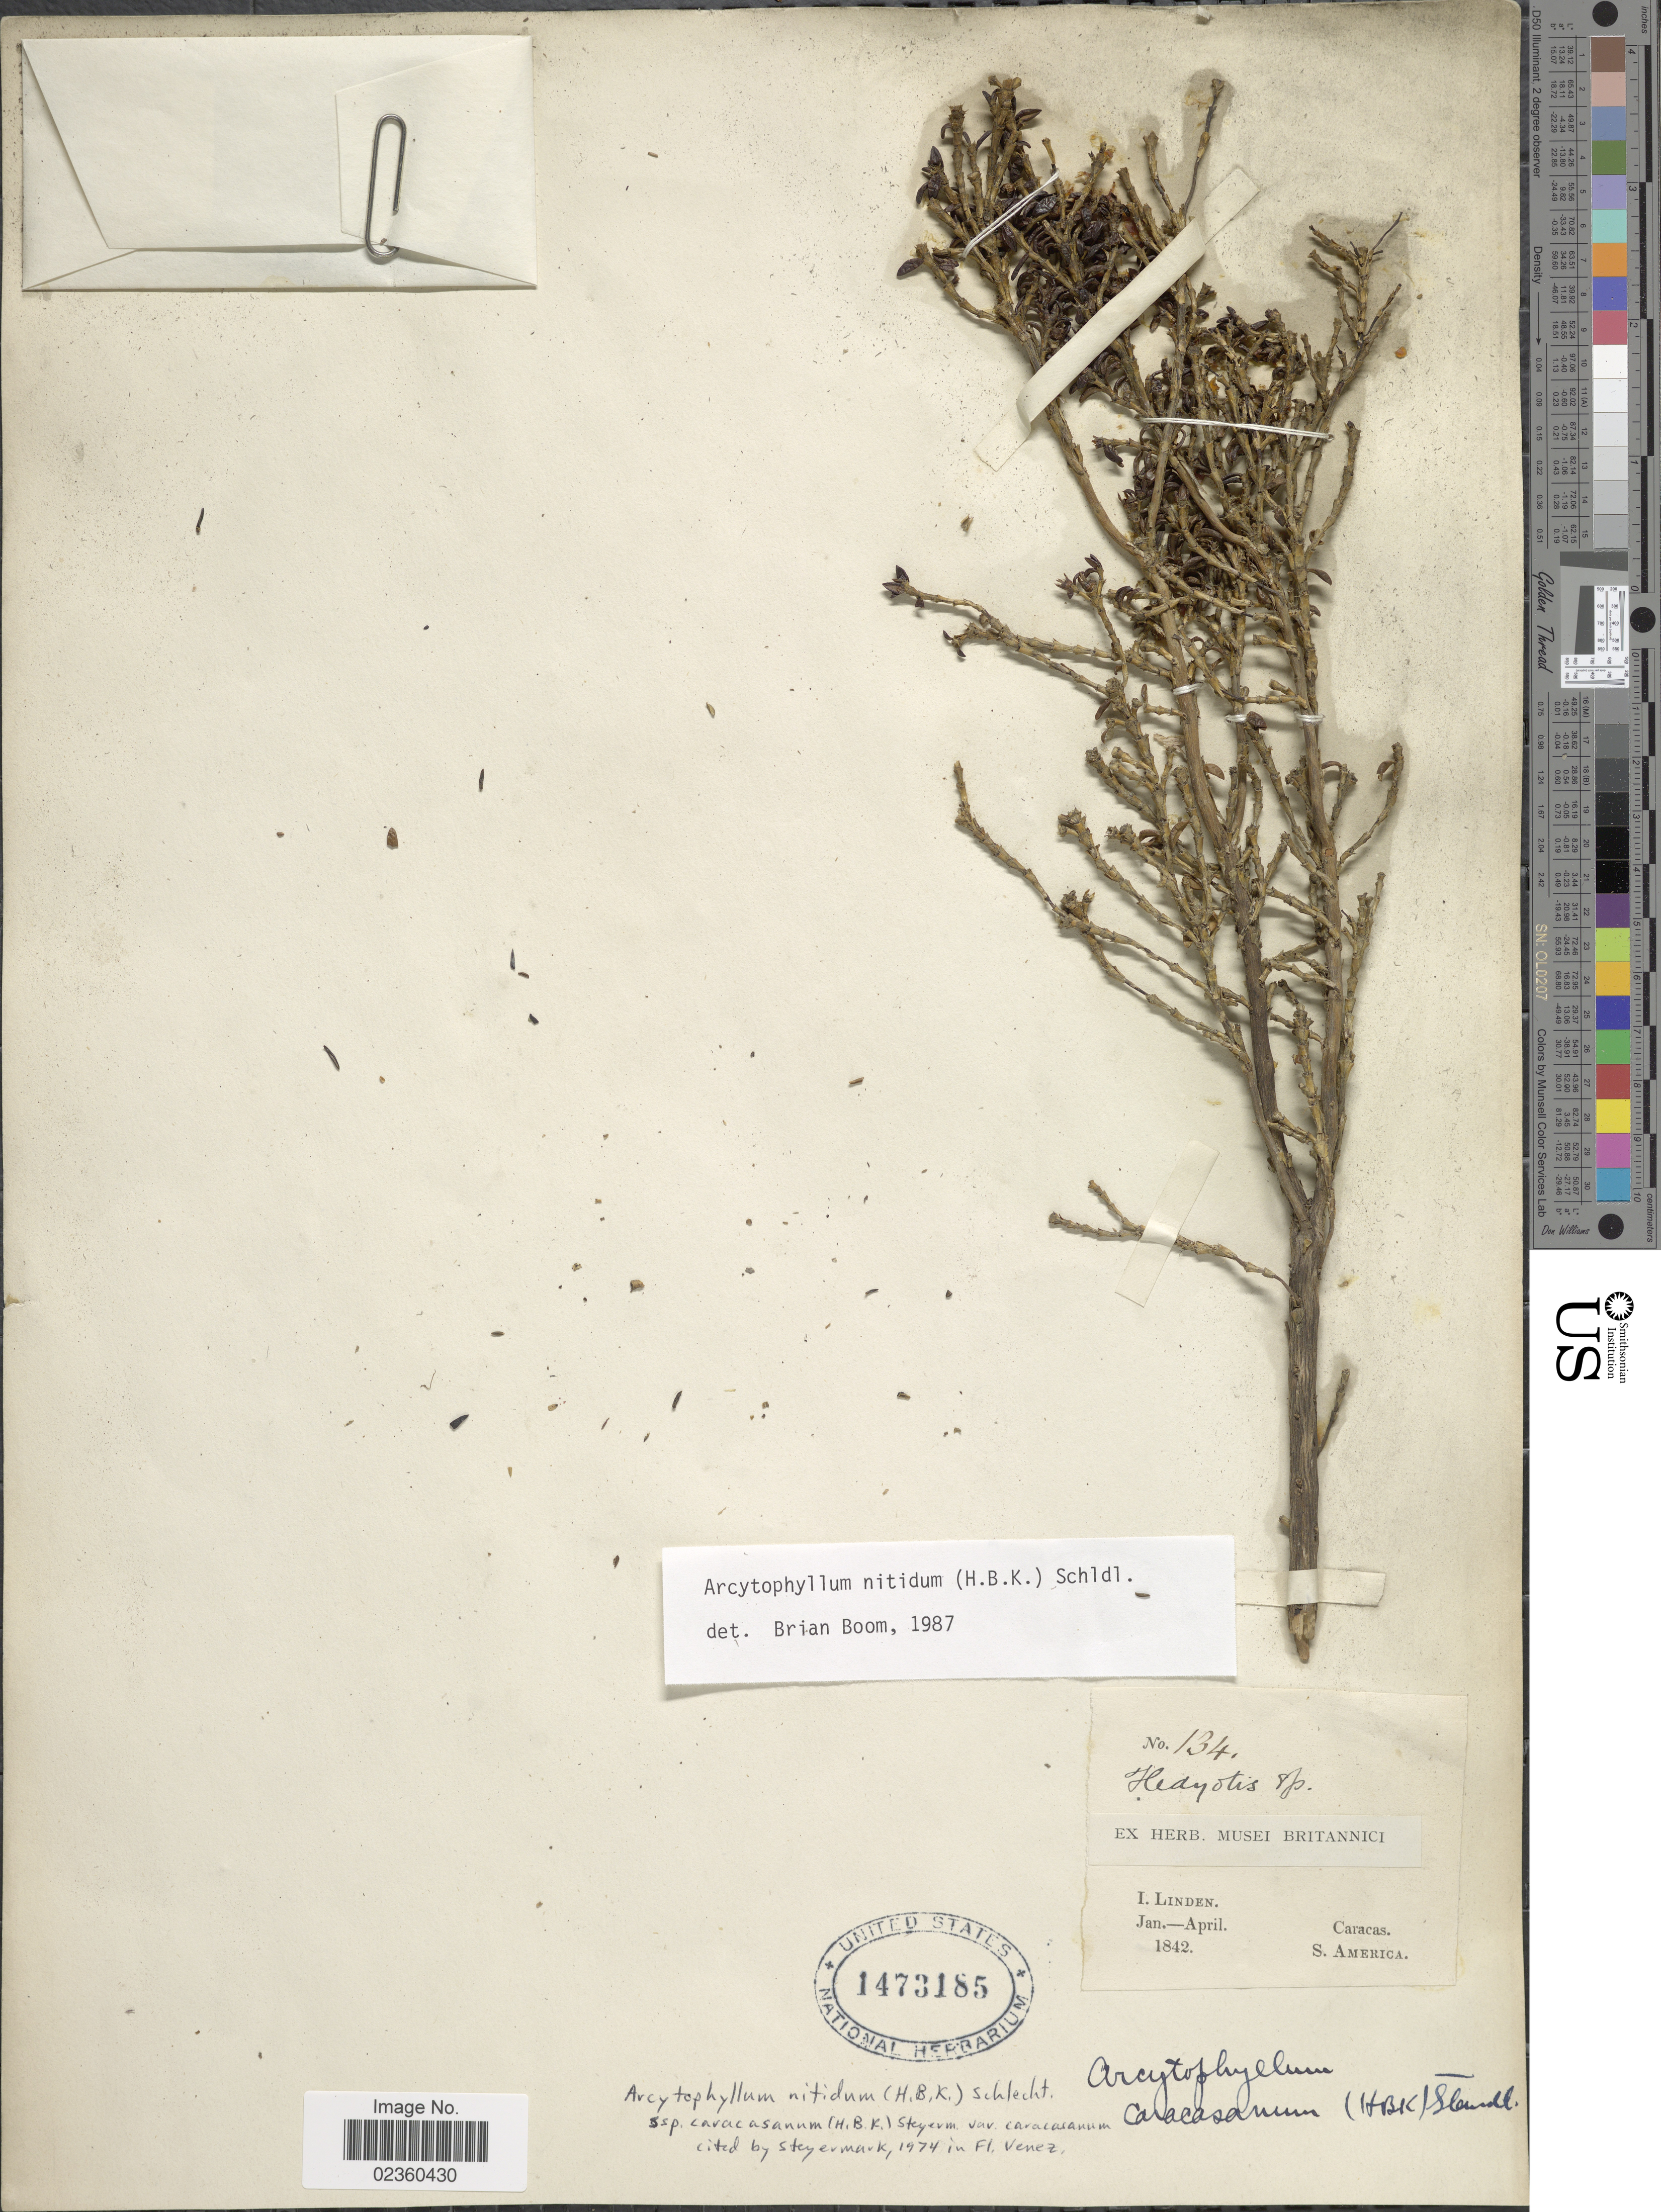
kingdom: Plantae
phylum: Tracheophyta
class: Magnoliopsida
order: Gentianales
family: Rubiaceae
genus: Arcytophyllum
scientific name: Arcytophyllum nitidum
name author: (Kunth) Schltdl.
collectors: I. Linden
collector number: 134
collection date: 1842-01/1842-04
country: Venezuela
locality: Caracas, S. America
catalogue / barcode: US 1473185